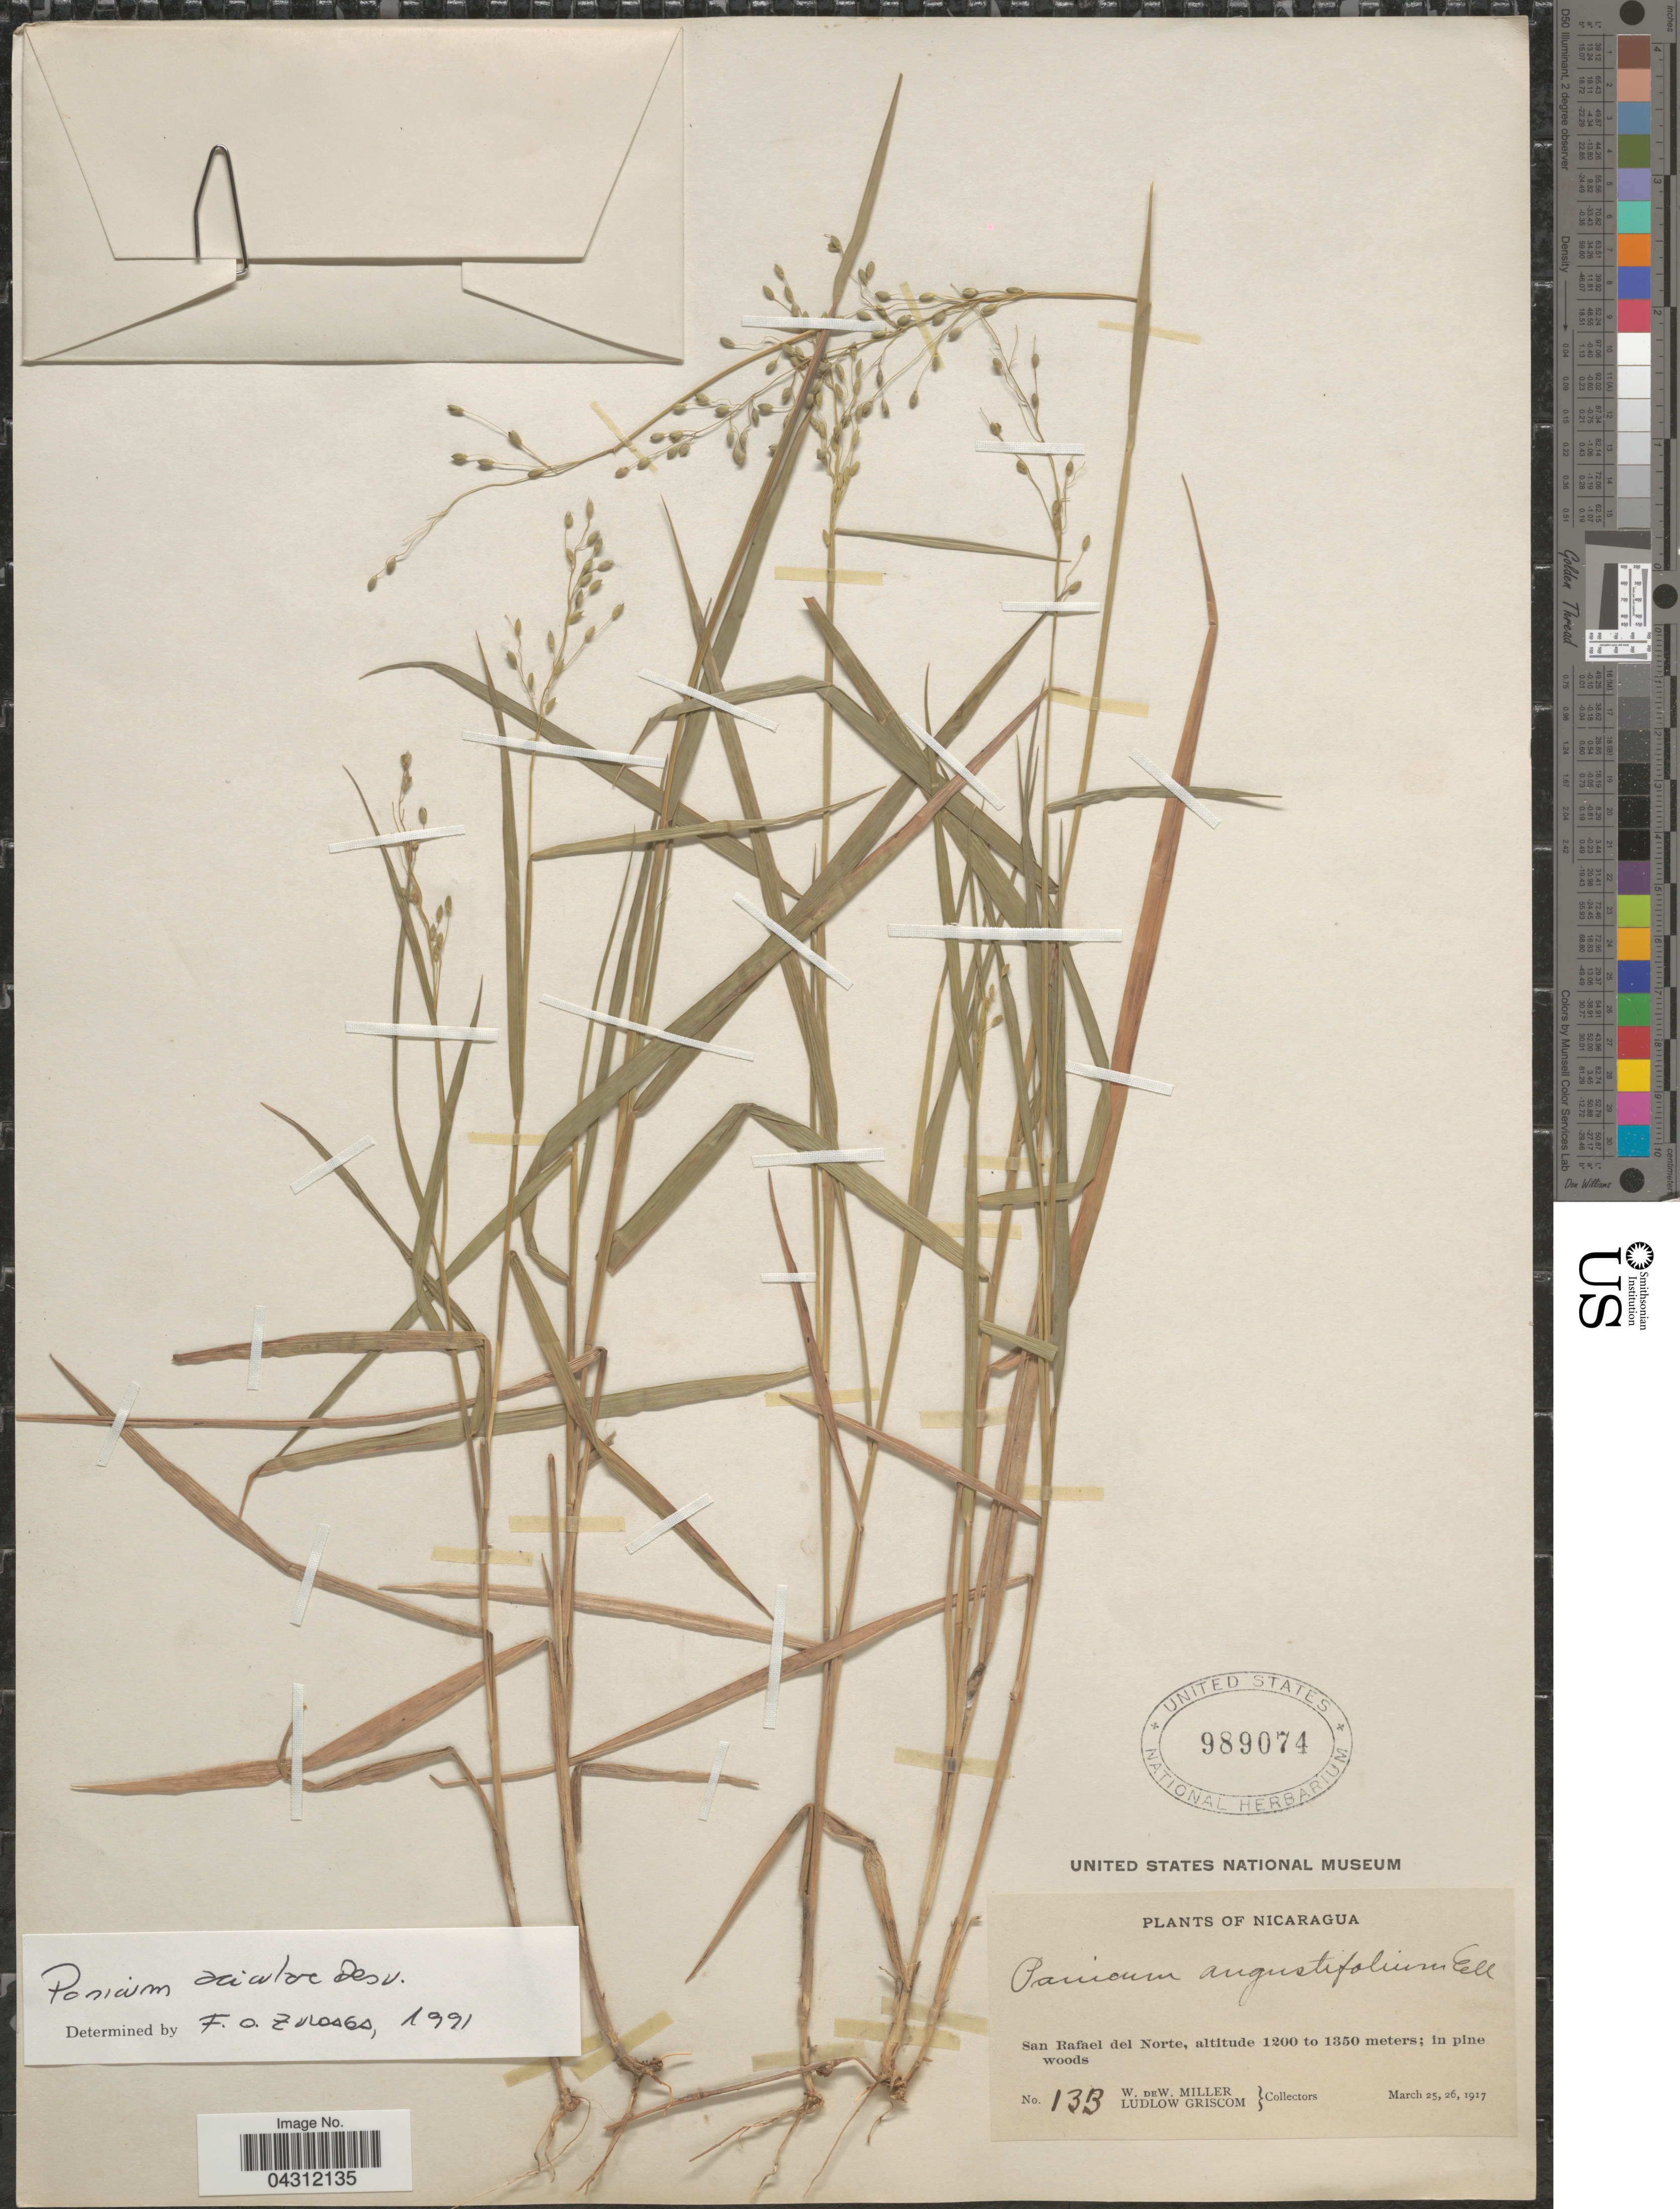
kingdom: Plantae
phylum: Tracheophyta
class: Liliopsida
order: Poales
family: Poaceae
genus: Dichanthelium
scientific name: Dichanthelium aciculare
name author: (Desv. ex Poir.) Gould & C.A. Clark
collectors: W. W. Miller & L. Griscom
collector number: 13B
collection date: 1917-03-25/1917-03-26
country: Nicaragua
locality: San Rafael del Norte.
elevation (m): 1200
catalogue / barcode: US 989074